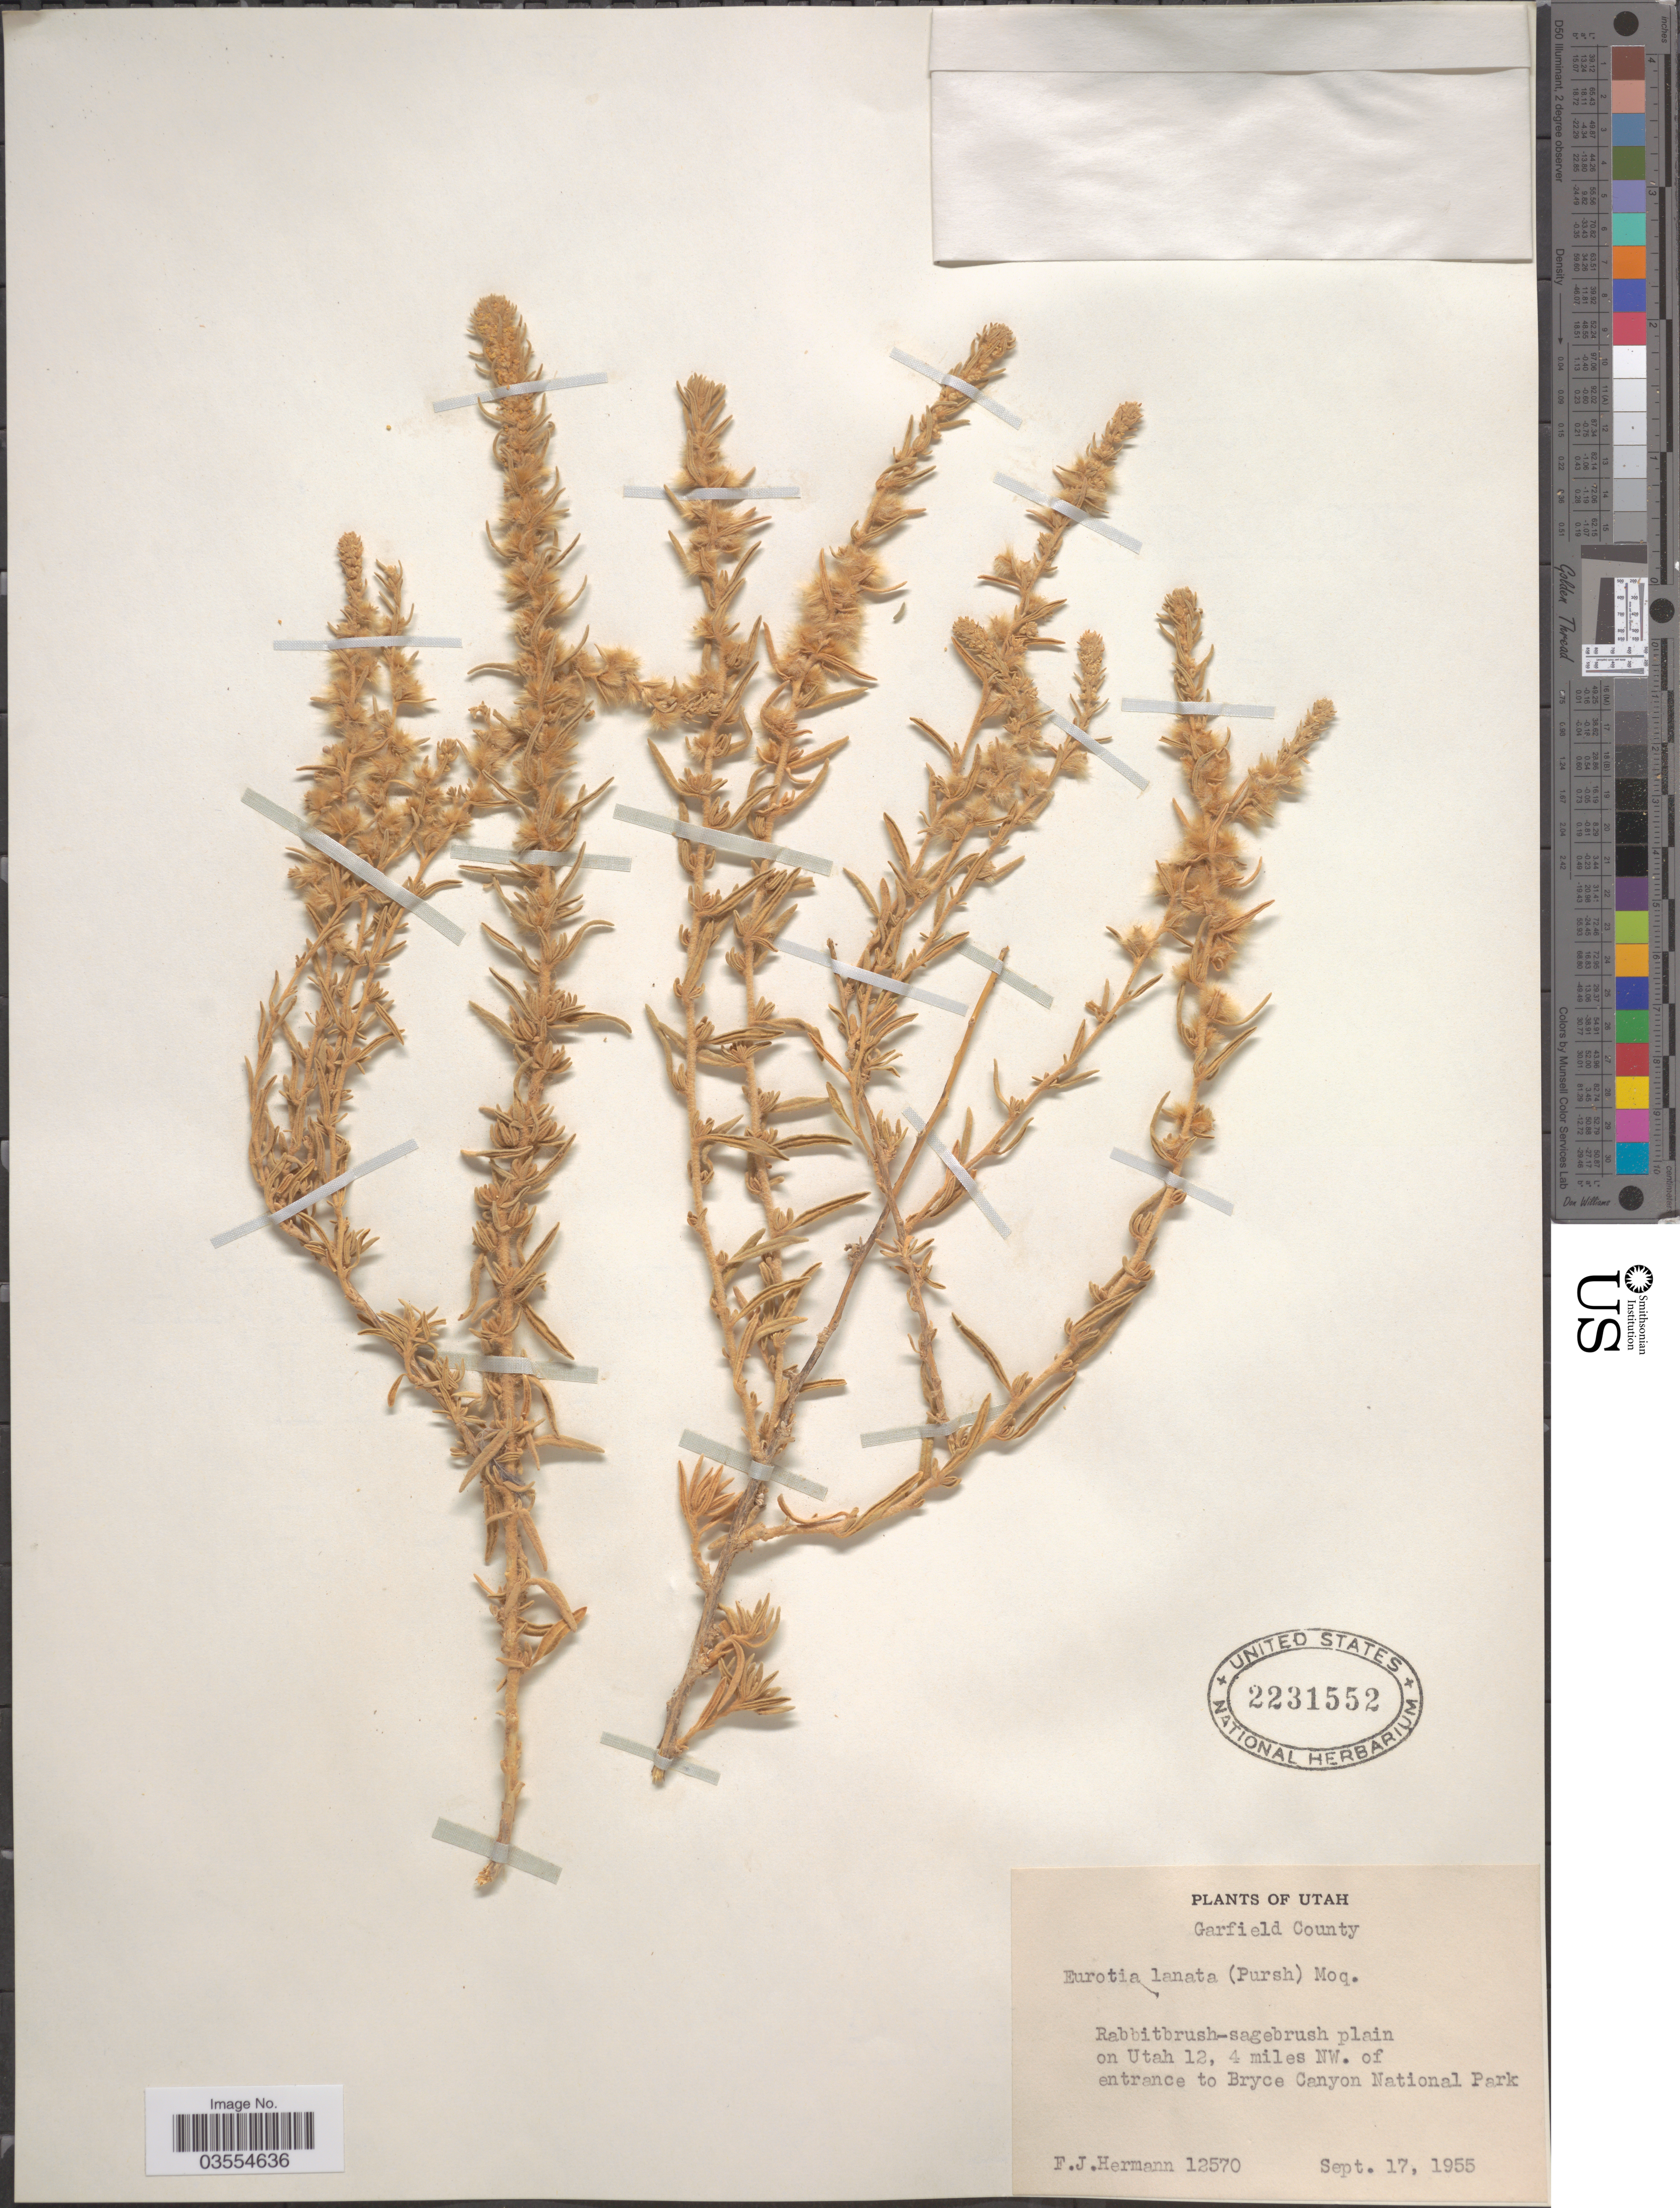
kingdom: Plantae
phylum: Tracheophyta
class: Magnoliopsida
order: Caryophyllales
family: Amaranthaceae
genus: Krascheninnikovia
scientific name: Krascheninnikovia lanata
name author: (Pursh) A. Meeuse & A.Smit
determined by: U.S. National Herbarium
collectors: F. J. Hermann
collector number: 12570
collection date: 1955-09-17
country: United States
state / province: Utah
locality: Garfield County. On Utah 12, 4 miles NW. of entrance to Bryce Canyon National Park.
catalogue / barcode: US 2231552